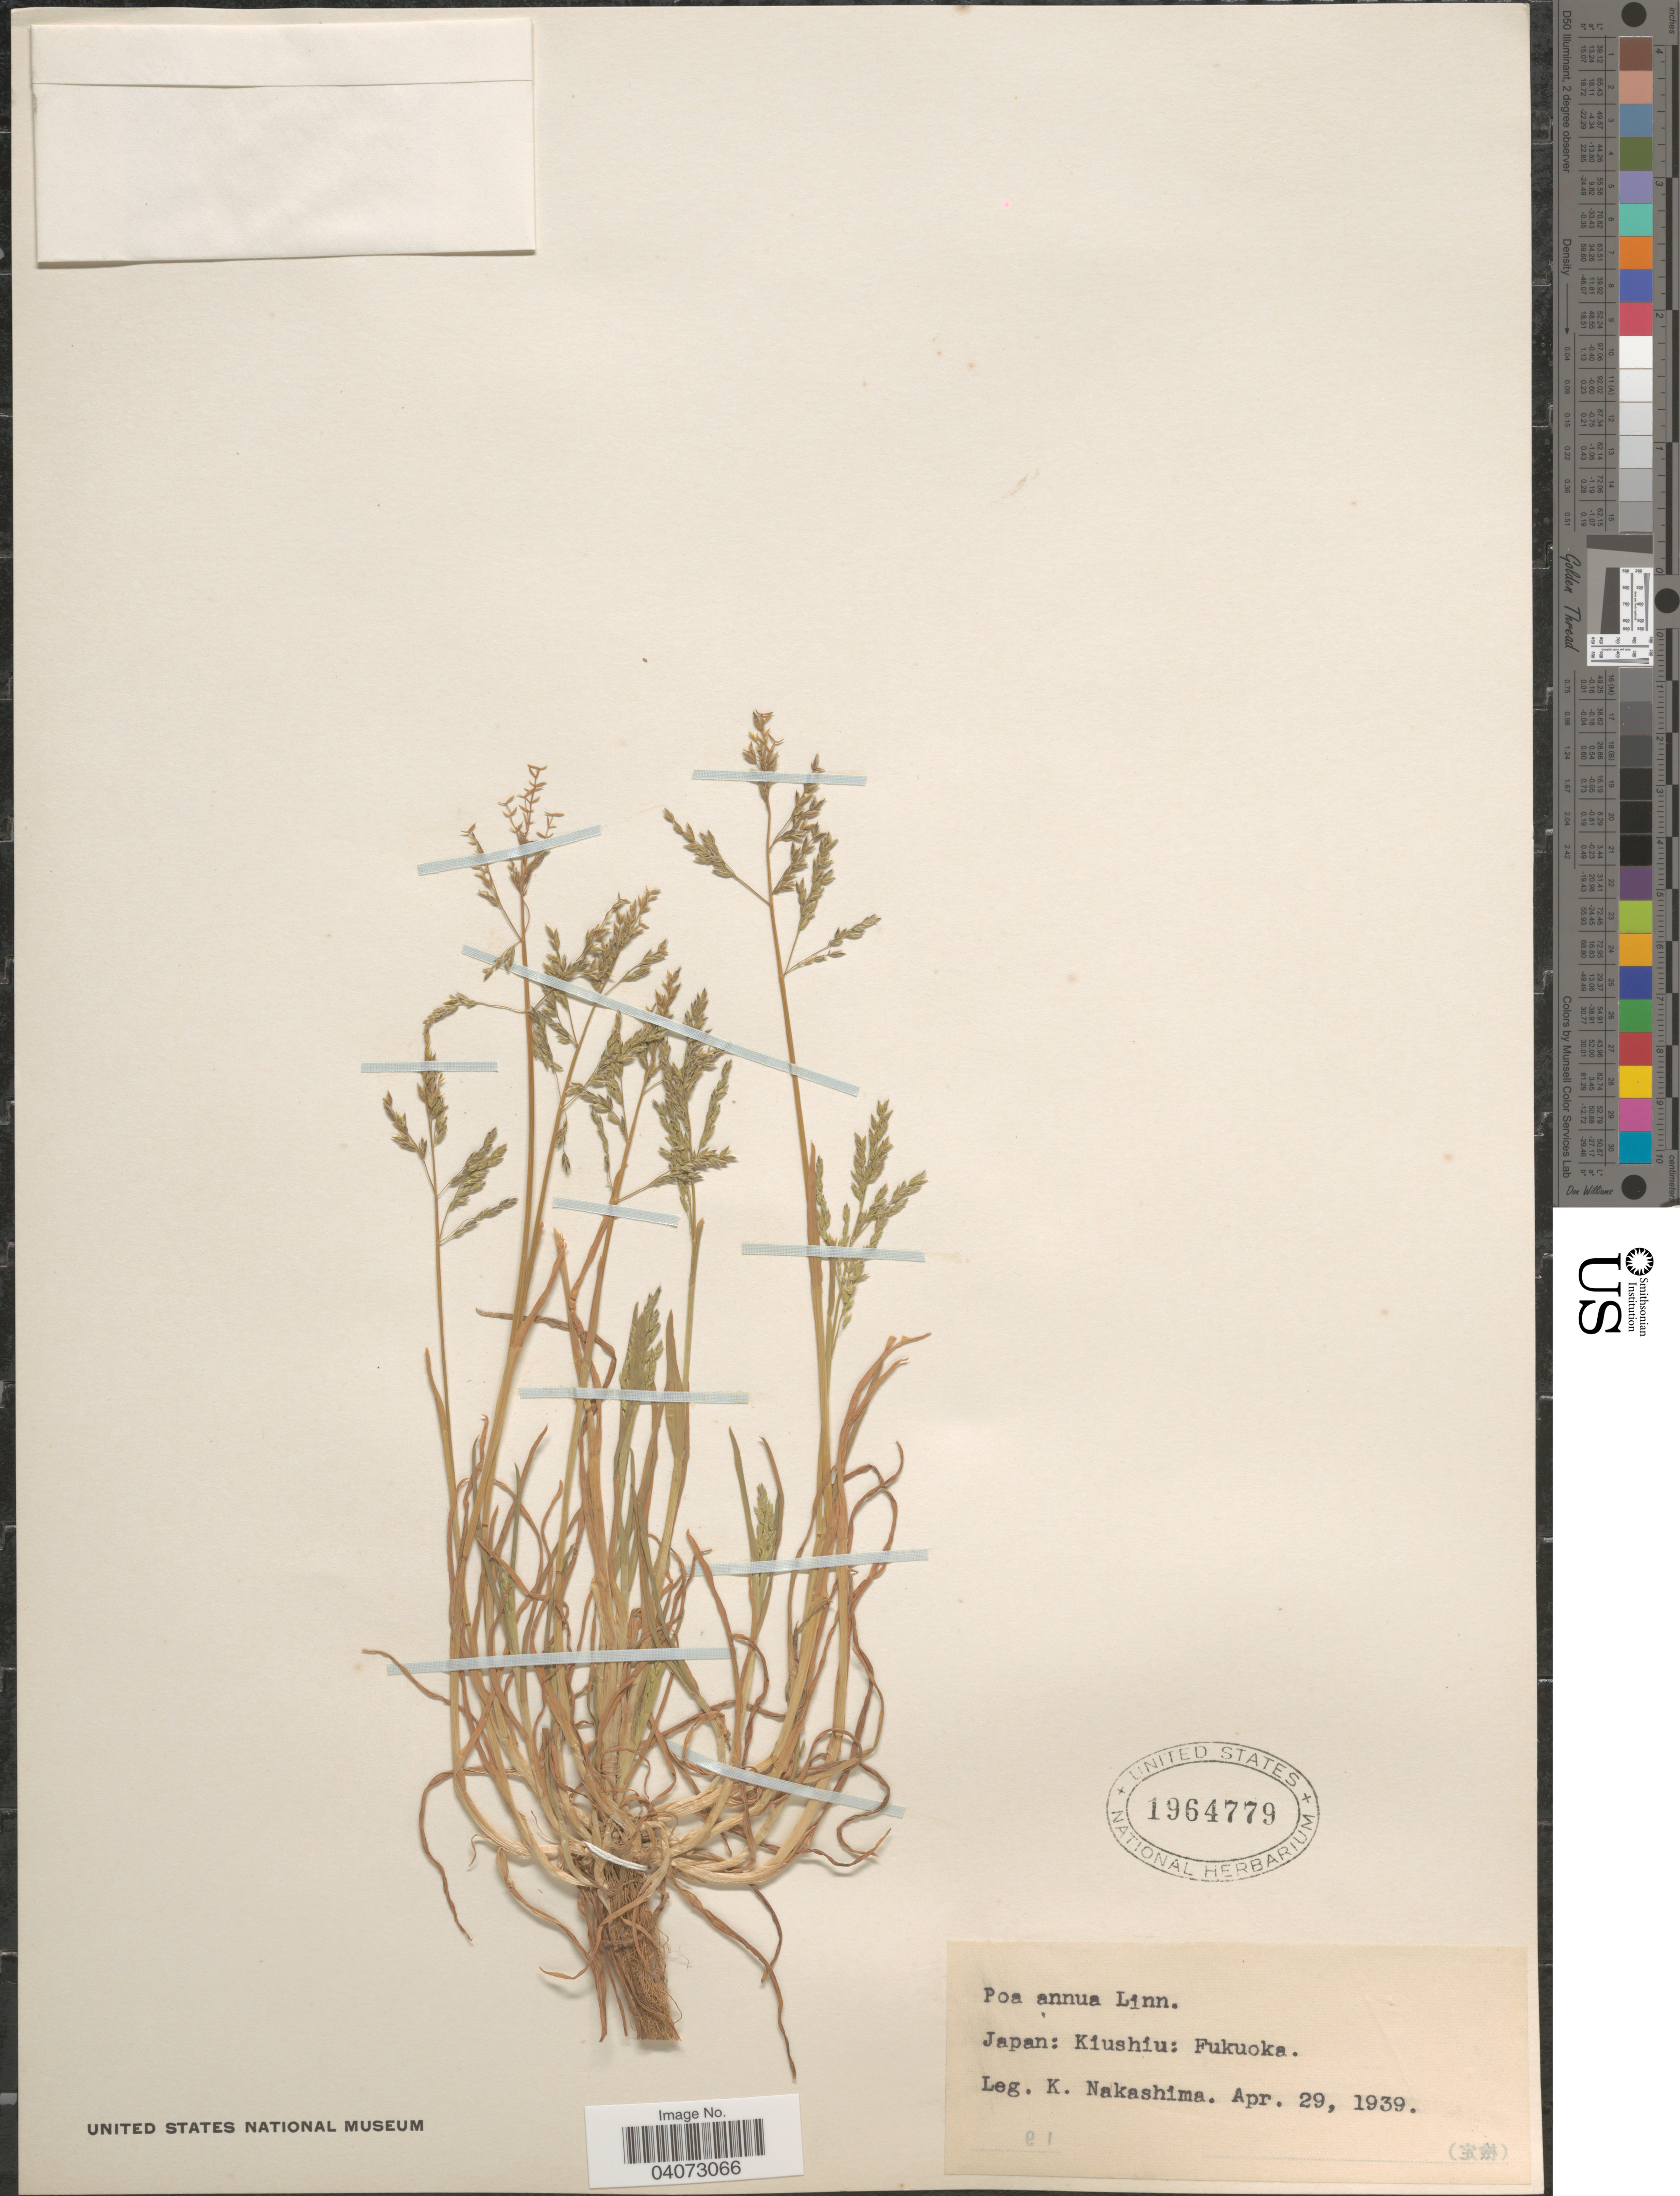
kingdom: Plantae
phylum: Tracheophyta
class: Liliopsida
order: Poales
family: Poaceae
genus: Poa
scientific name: Poa annua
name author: L.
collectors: K. Nakashima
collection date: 1939-04-29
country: Japan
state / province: Hukuoka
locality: Kiushiu. Fukuoka.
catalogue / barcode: US 1964779